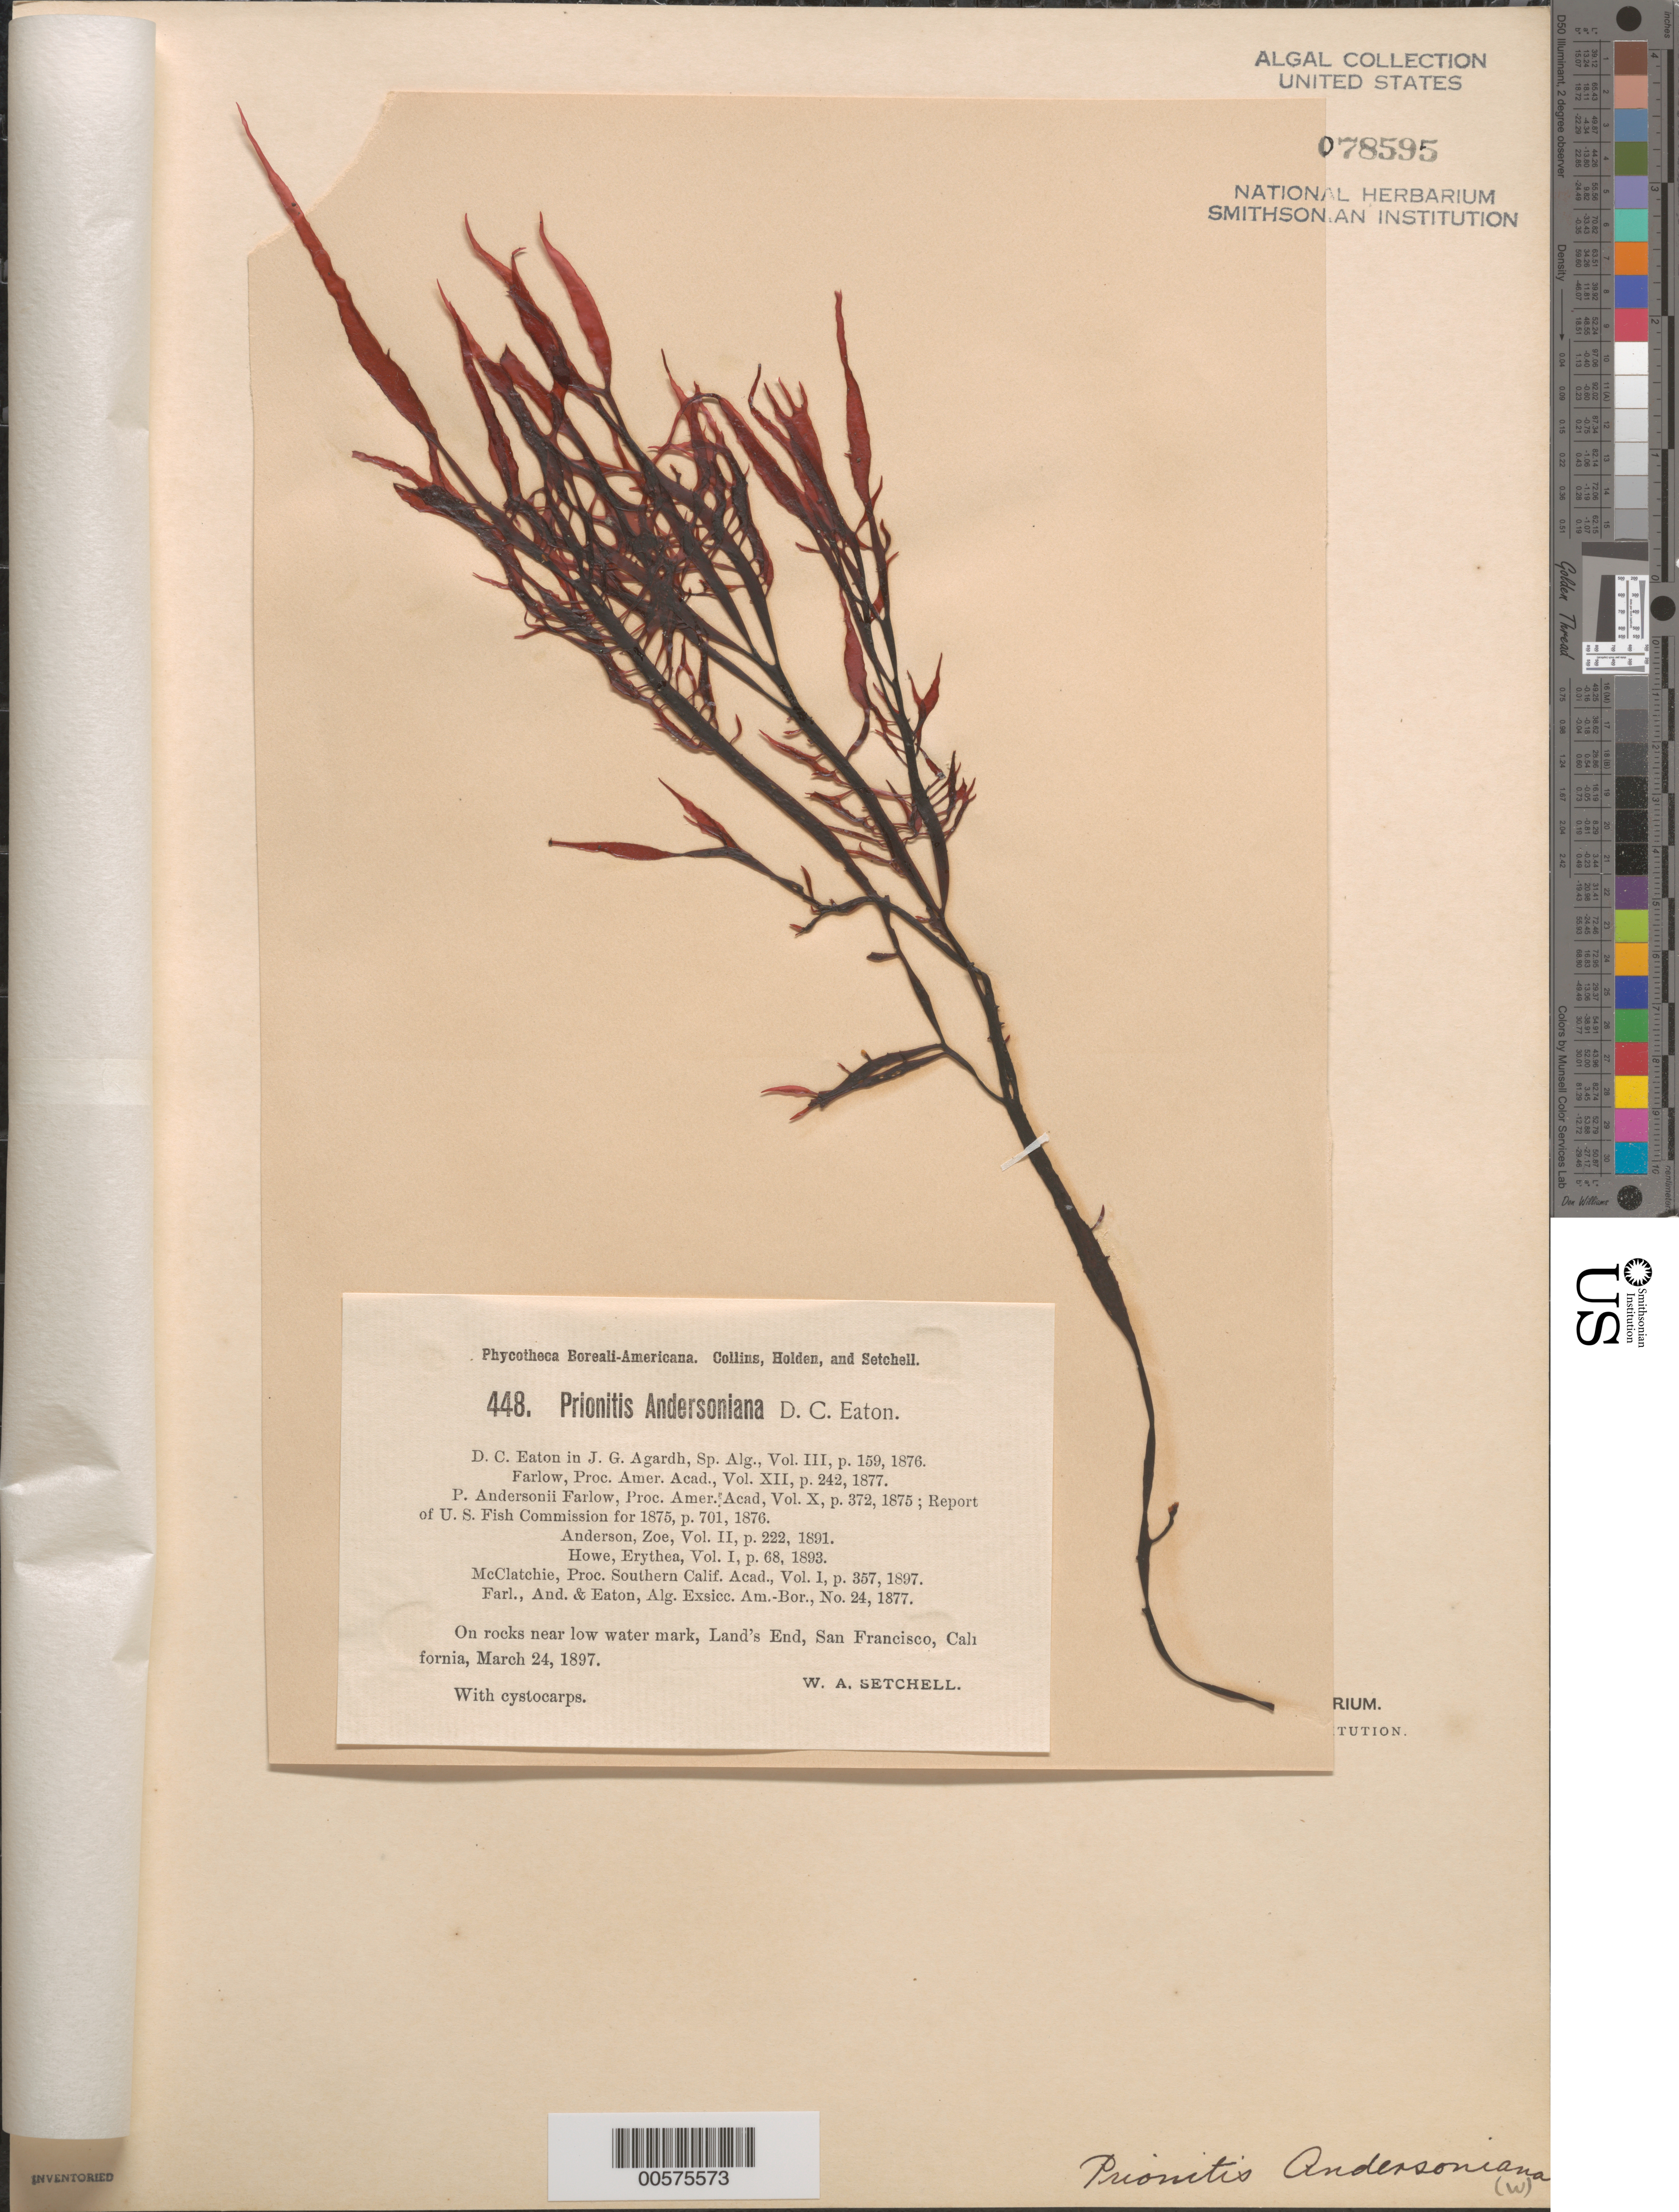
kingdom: Plantae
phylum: Rhodophyta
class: Florideophyceae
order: Cryptonemiales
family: Cryptonemiaceae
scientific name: Prionitis sternbergii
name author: (C. Agardh) J. Agardh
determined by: Algae name updating Project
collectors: W. Setchell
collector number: PB-A 448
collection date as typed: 24 Mar 1897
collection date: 1897-03-24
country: United States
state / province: California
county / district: San Francisco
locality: San Francisco, Lands End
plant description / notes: Collins, Holden & Setchell, Phycotheca Boreali-Americana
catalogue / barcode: US 78595